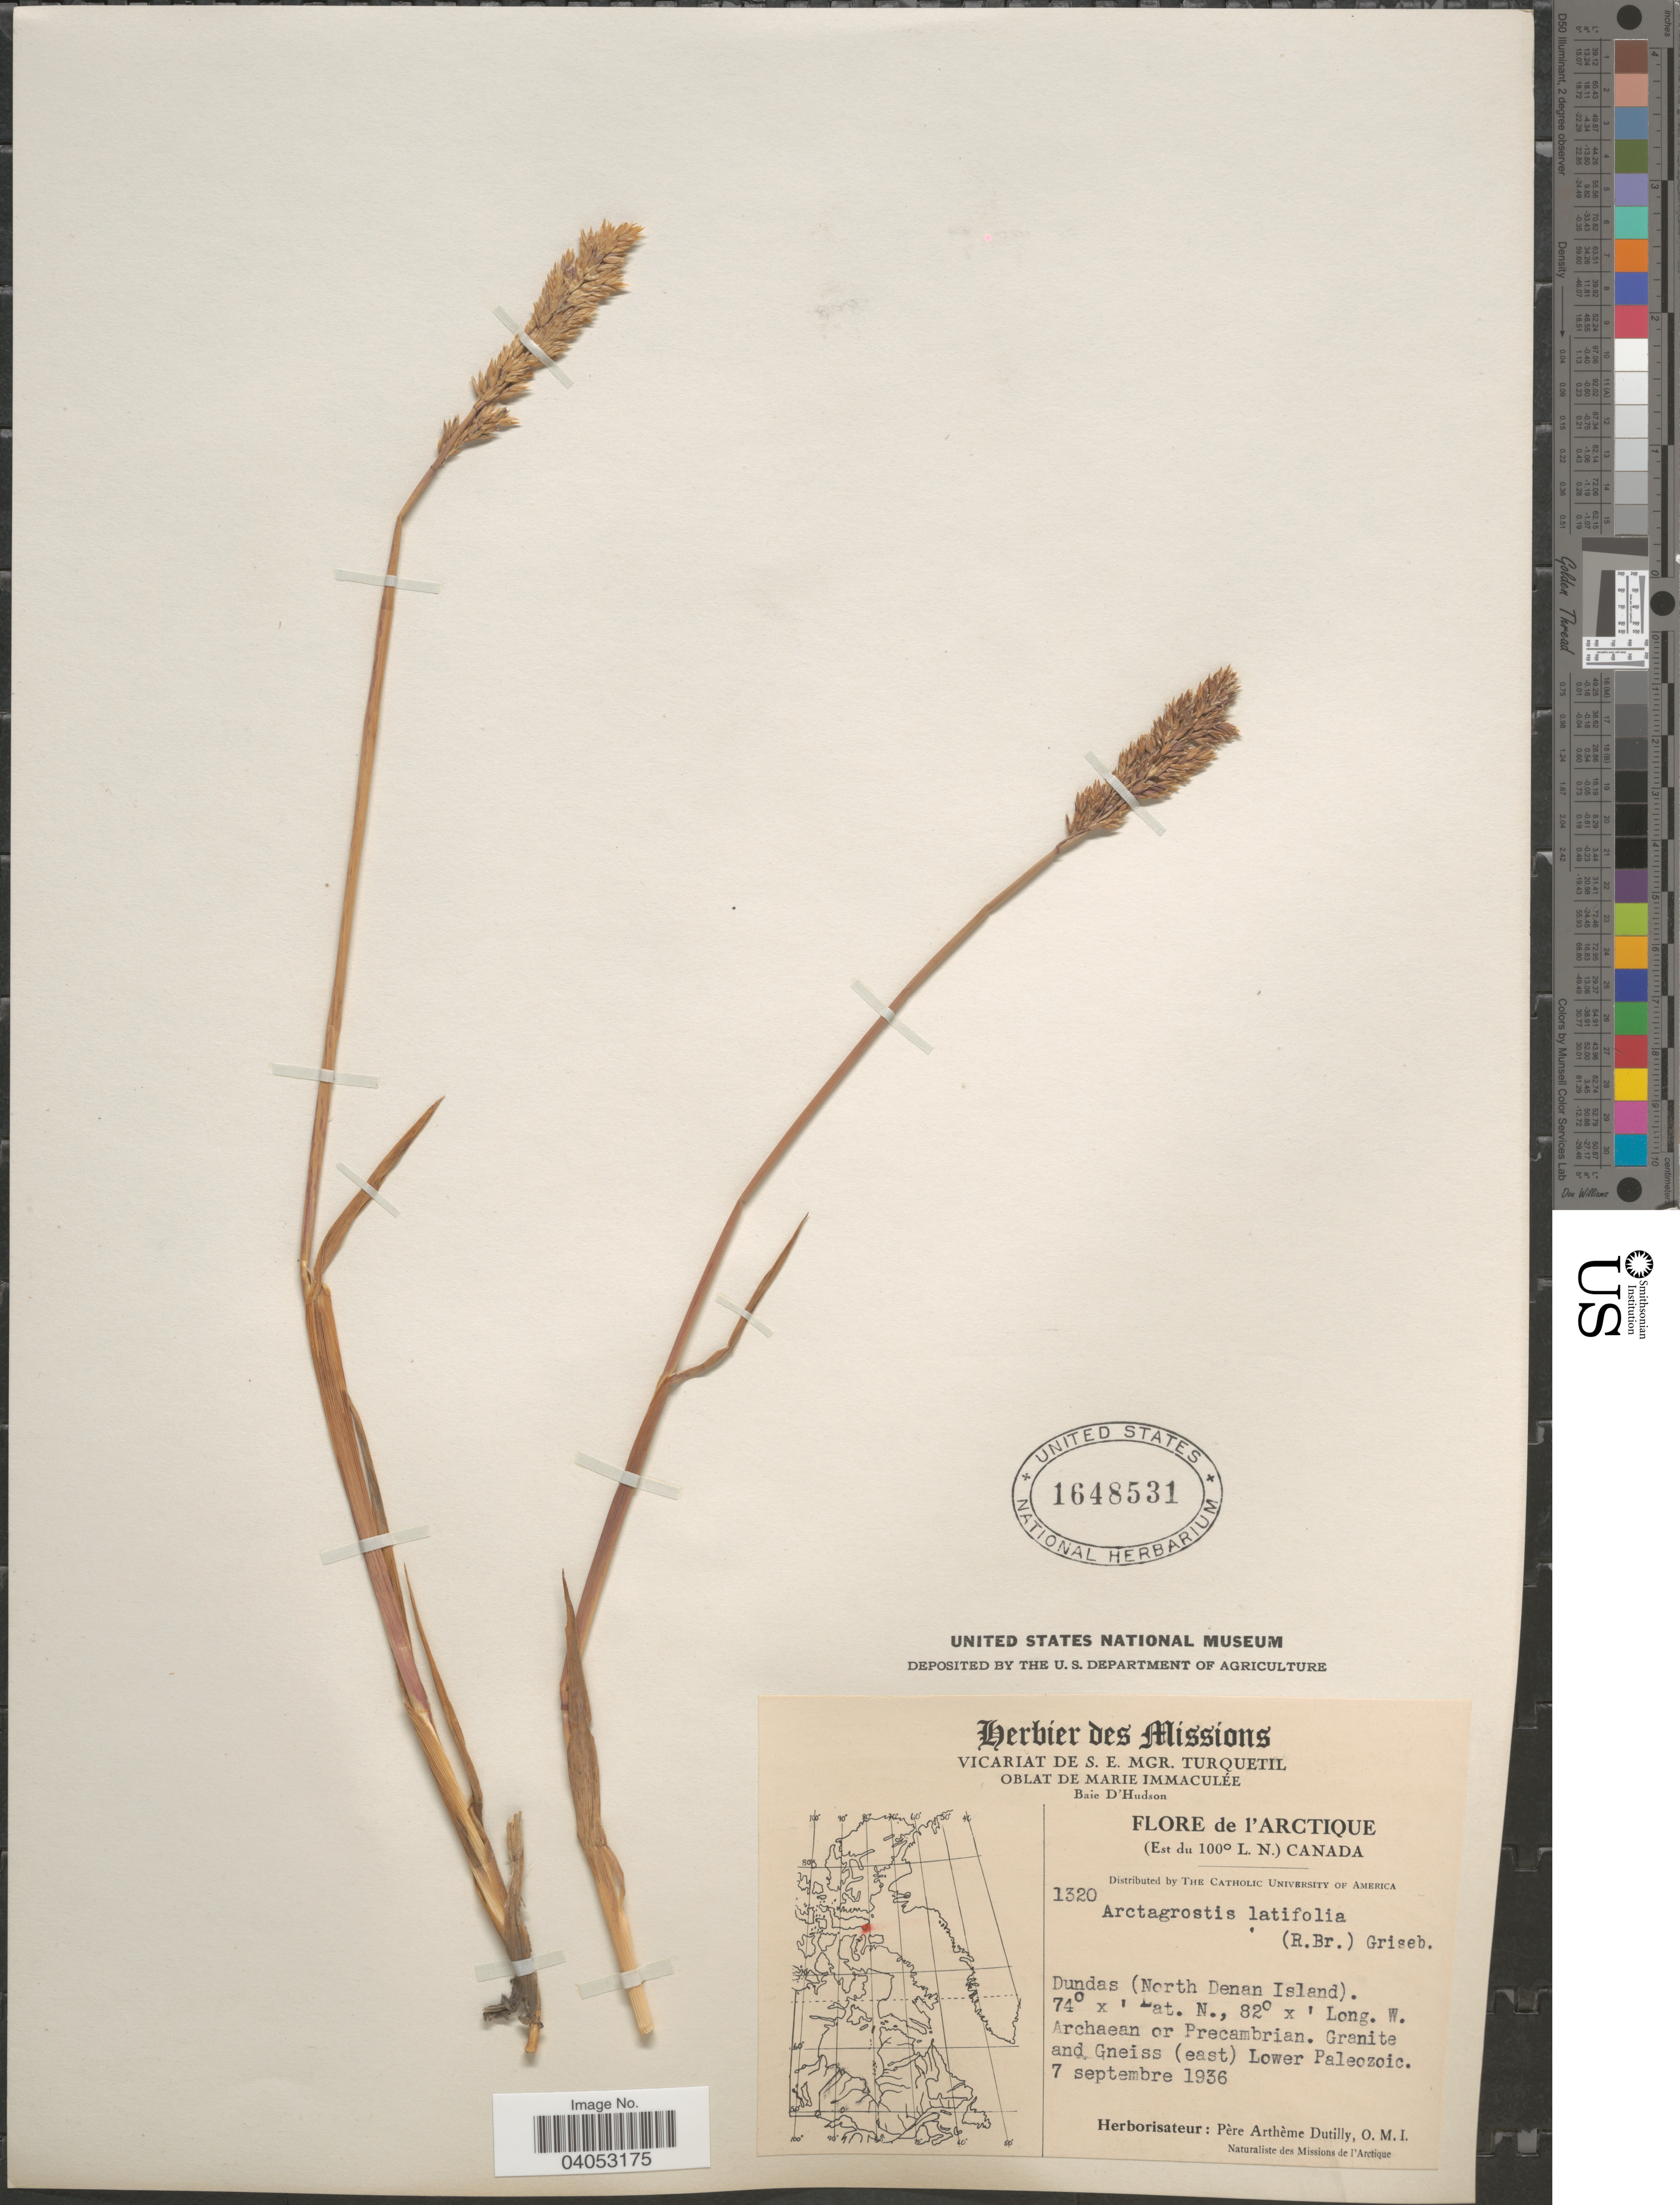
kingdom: Plantae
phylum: Tracheophyta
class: Liliopsida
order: Poales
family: Poaceae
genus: Arctagrostis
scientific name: Arctagrostis latifolia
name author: (R. Br.) Griseb.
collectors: P. Dutilly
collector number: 1320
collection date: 1936-09-07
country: Canada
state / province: Ontario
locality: L'Arctique. (Est du 100º L. N.). Dundas (North Denan Island).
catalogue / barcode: US 1648531